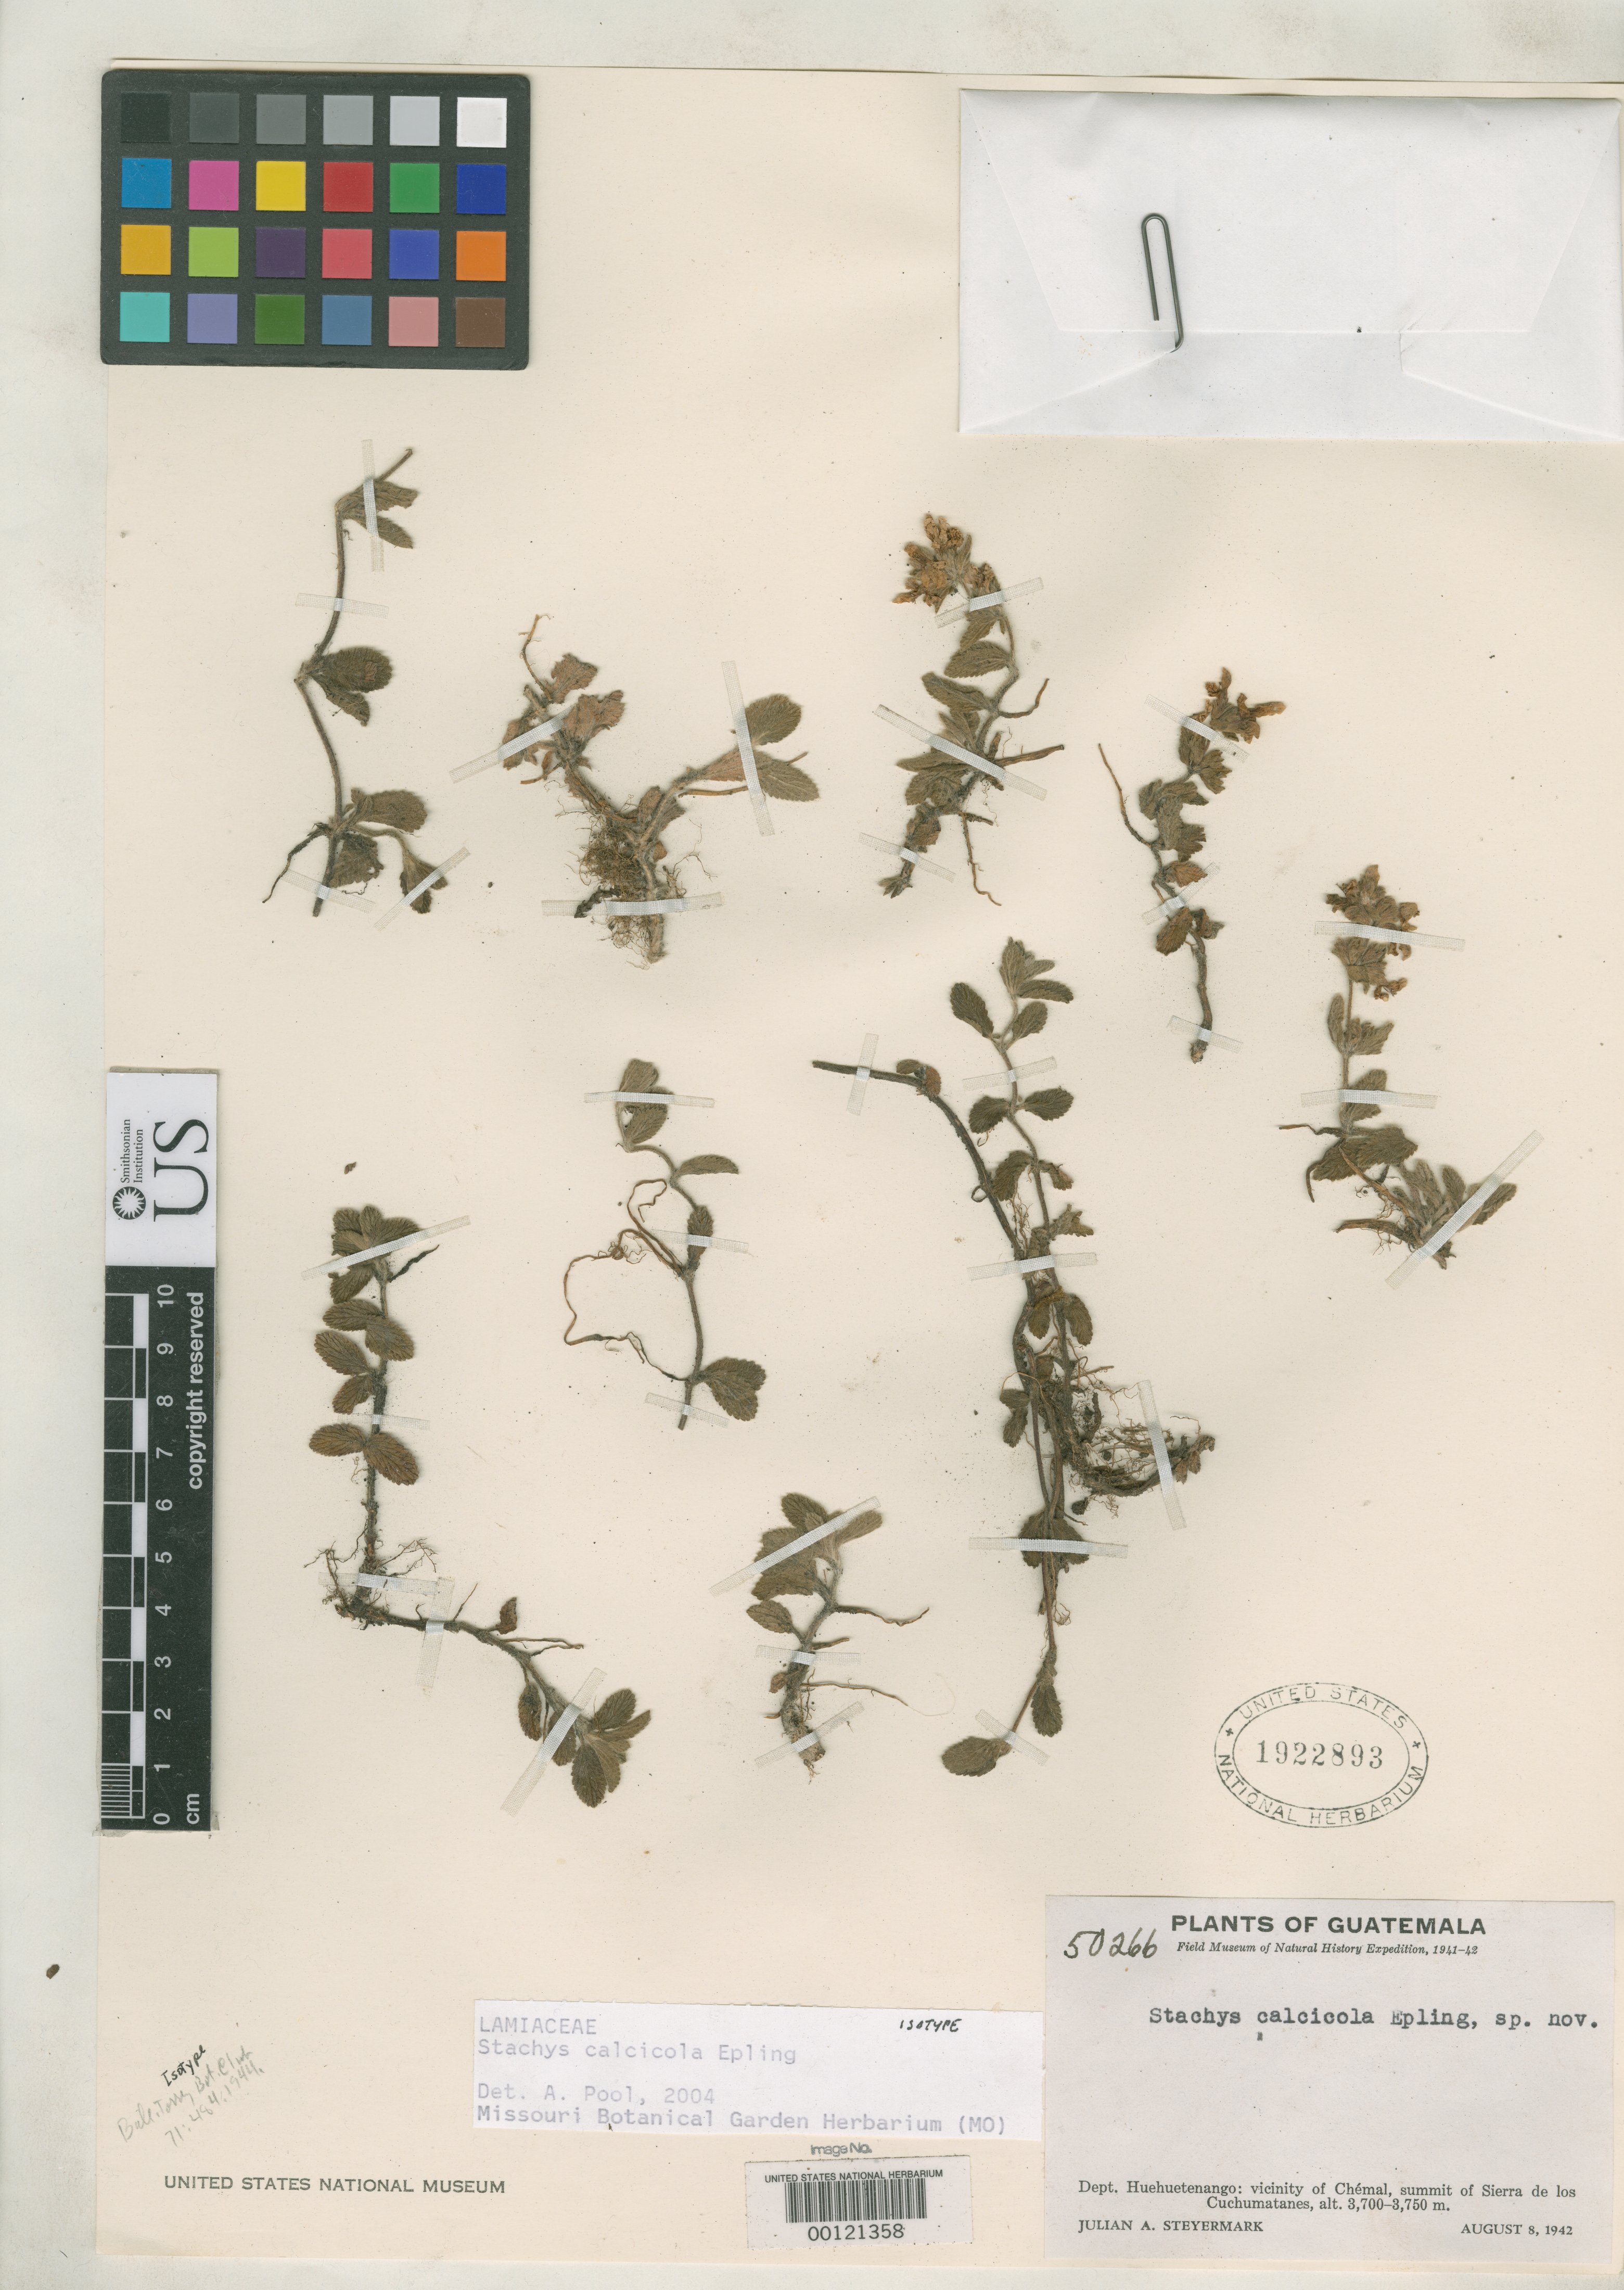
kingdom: Plantae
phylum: Tracheophyta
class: Magnoliopsida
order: Lamiales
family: Lamiaceae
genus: Stachys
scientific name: Stachys calcicola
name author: Epling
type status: Isotype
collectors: J. Steyermark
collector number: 50266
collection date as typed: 08 Aug 1942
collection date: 1942-08-08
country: Guatemala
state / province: Huehuetenango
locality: Vicinity of Chemal, summit of Sierra de las Cuchumatanes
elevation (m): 3700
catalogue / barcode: US 1922893